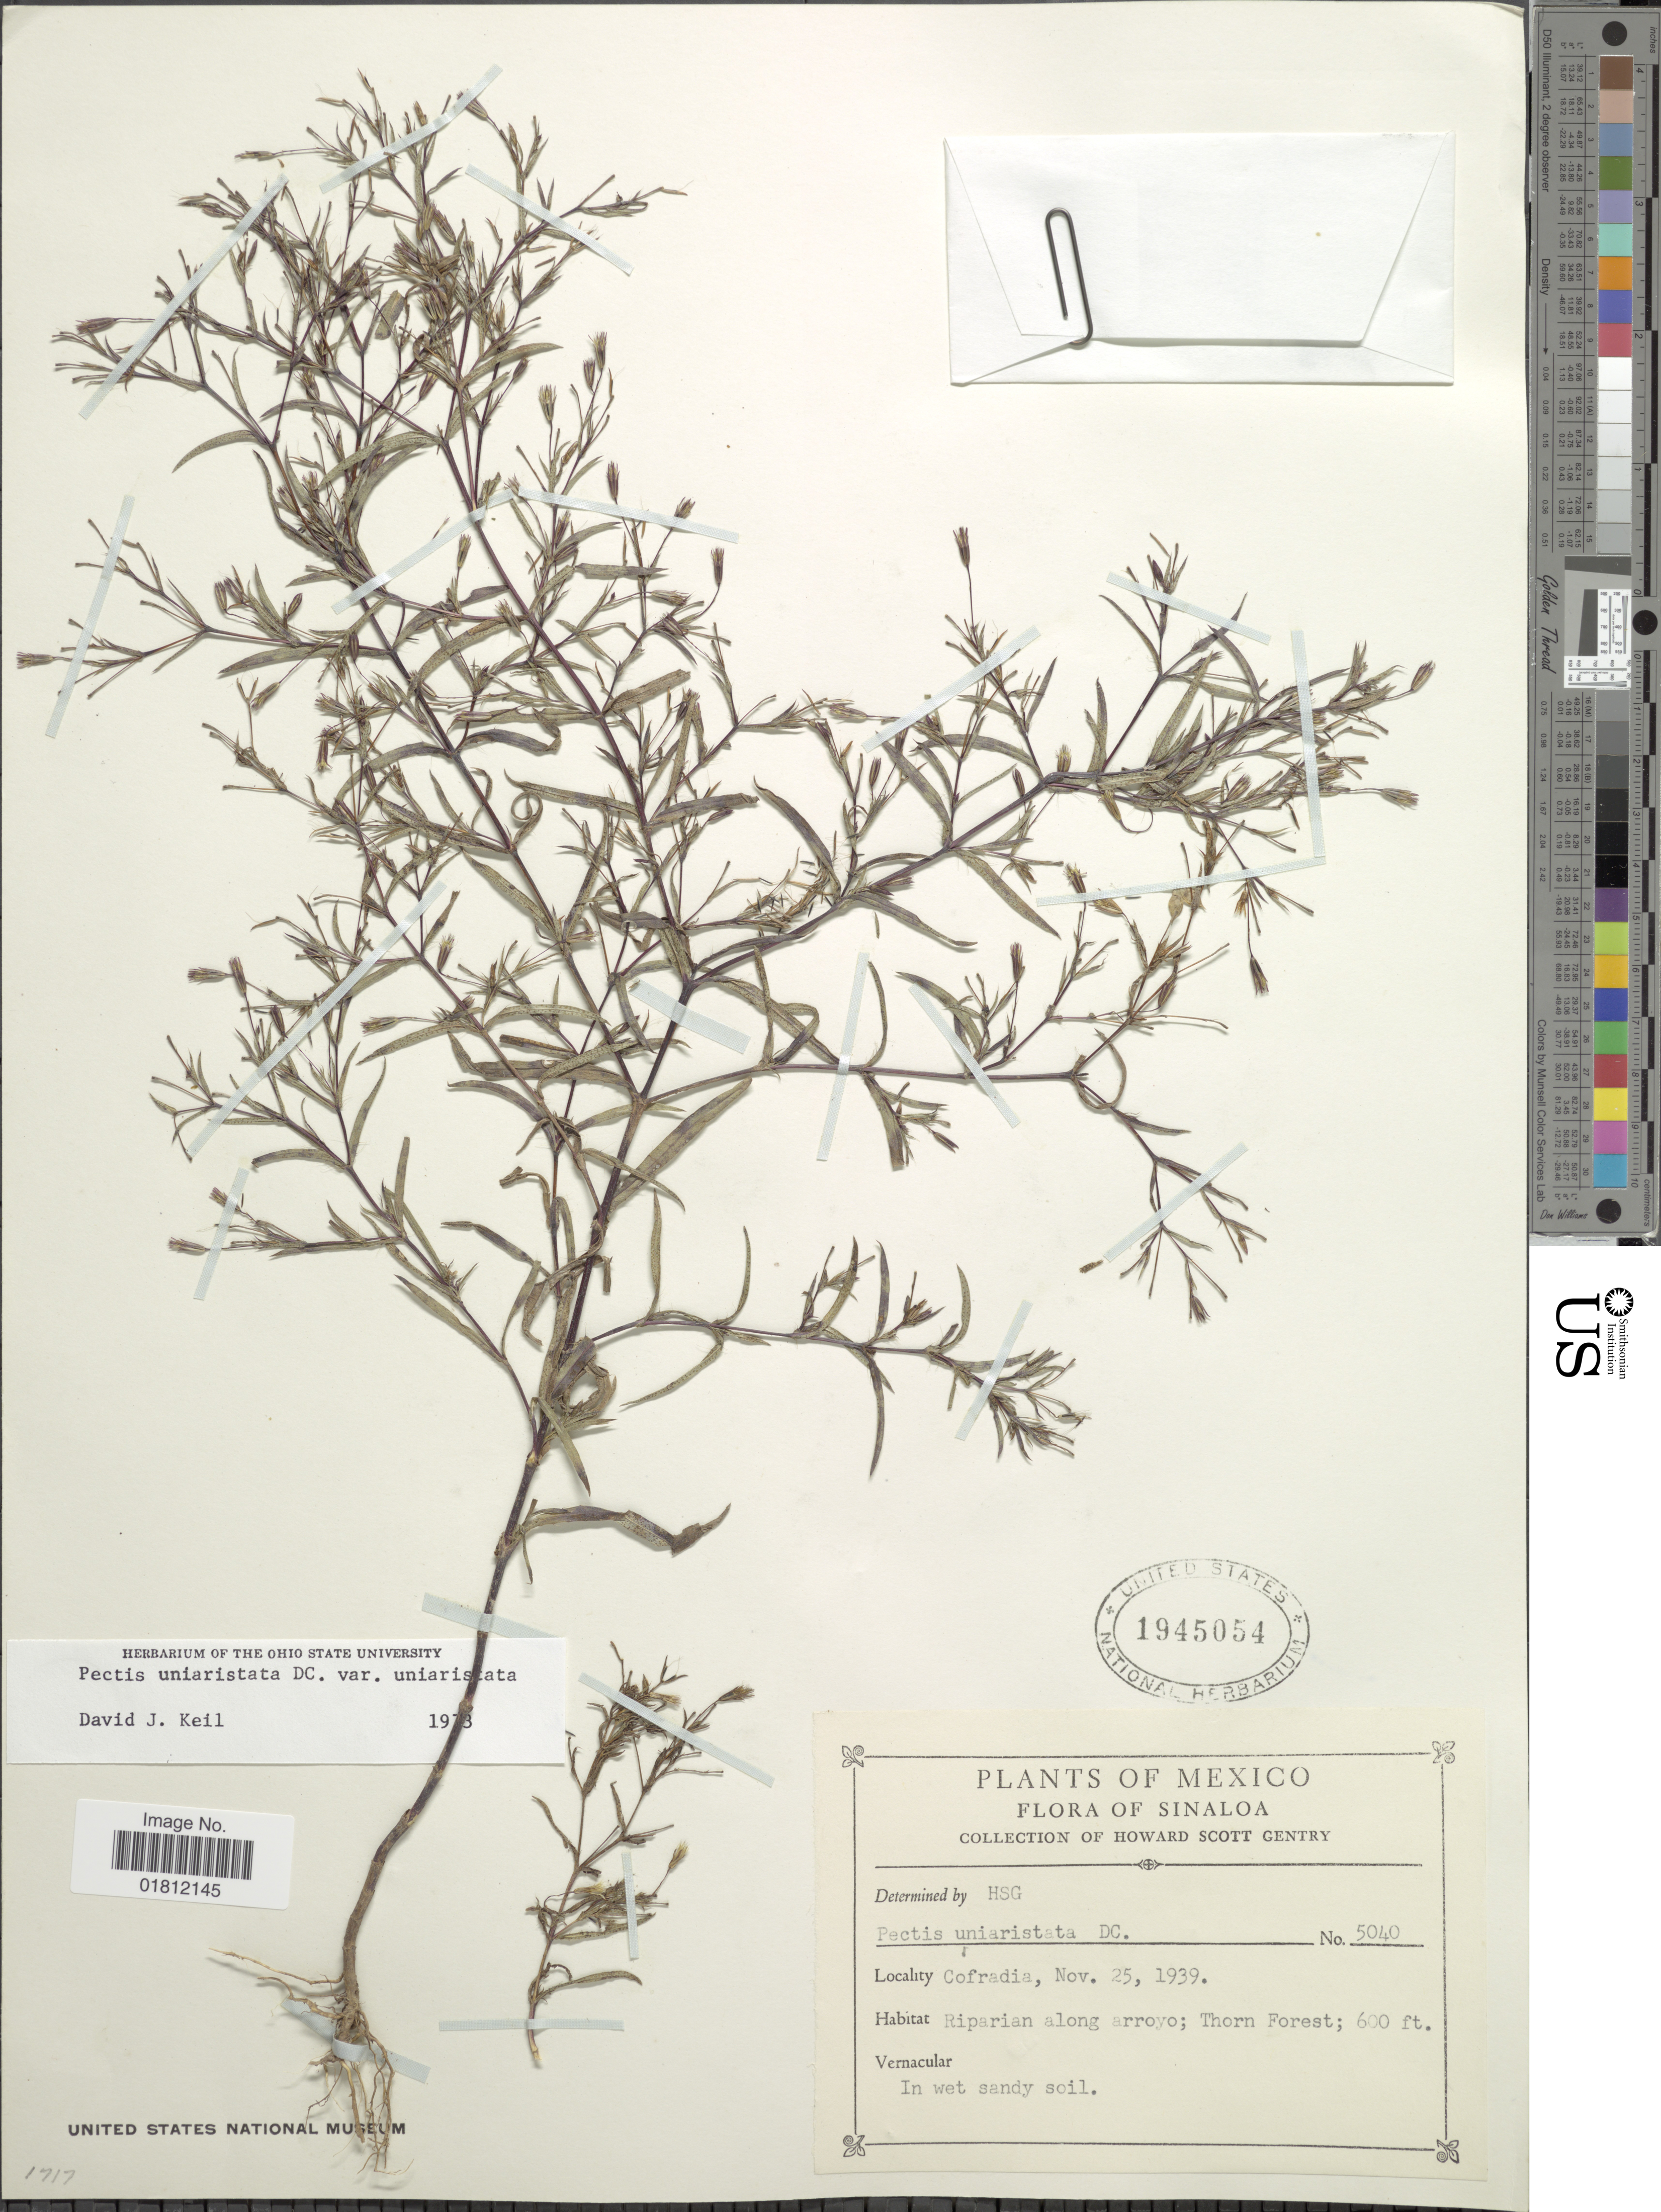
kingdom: Plantae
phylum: Tracheophyta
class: Magnoliopsida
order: Asterales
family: Asteraceae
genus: Pectis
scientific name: Pectis uniaristata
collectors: H. S. Gentry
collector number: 5040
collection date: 1939-11-25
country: Mexico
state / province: Sinaloa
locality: Sinaloa. Cofradia.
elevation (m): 183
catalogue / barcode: US 1945054